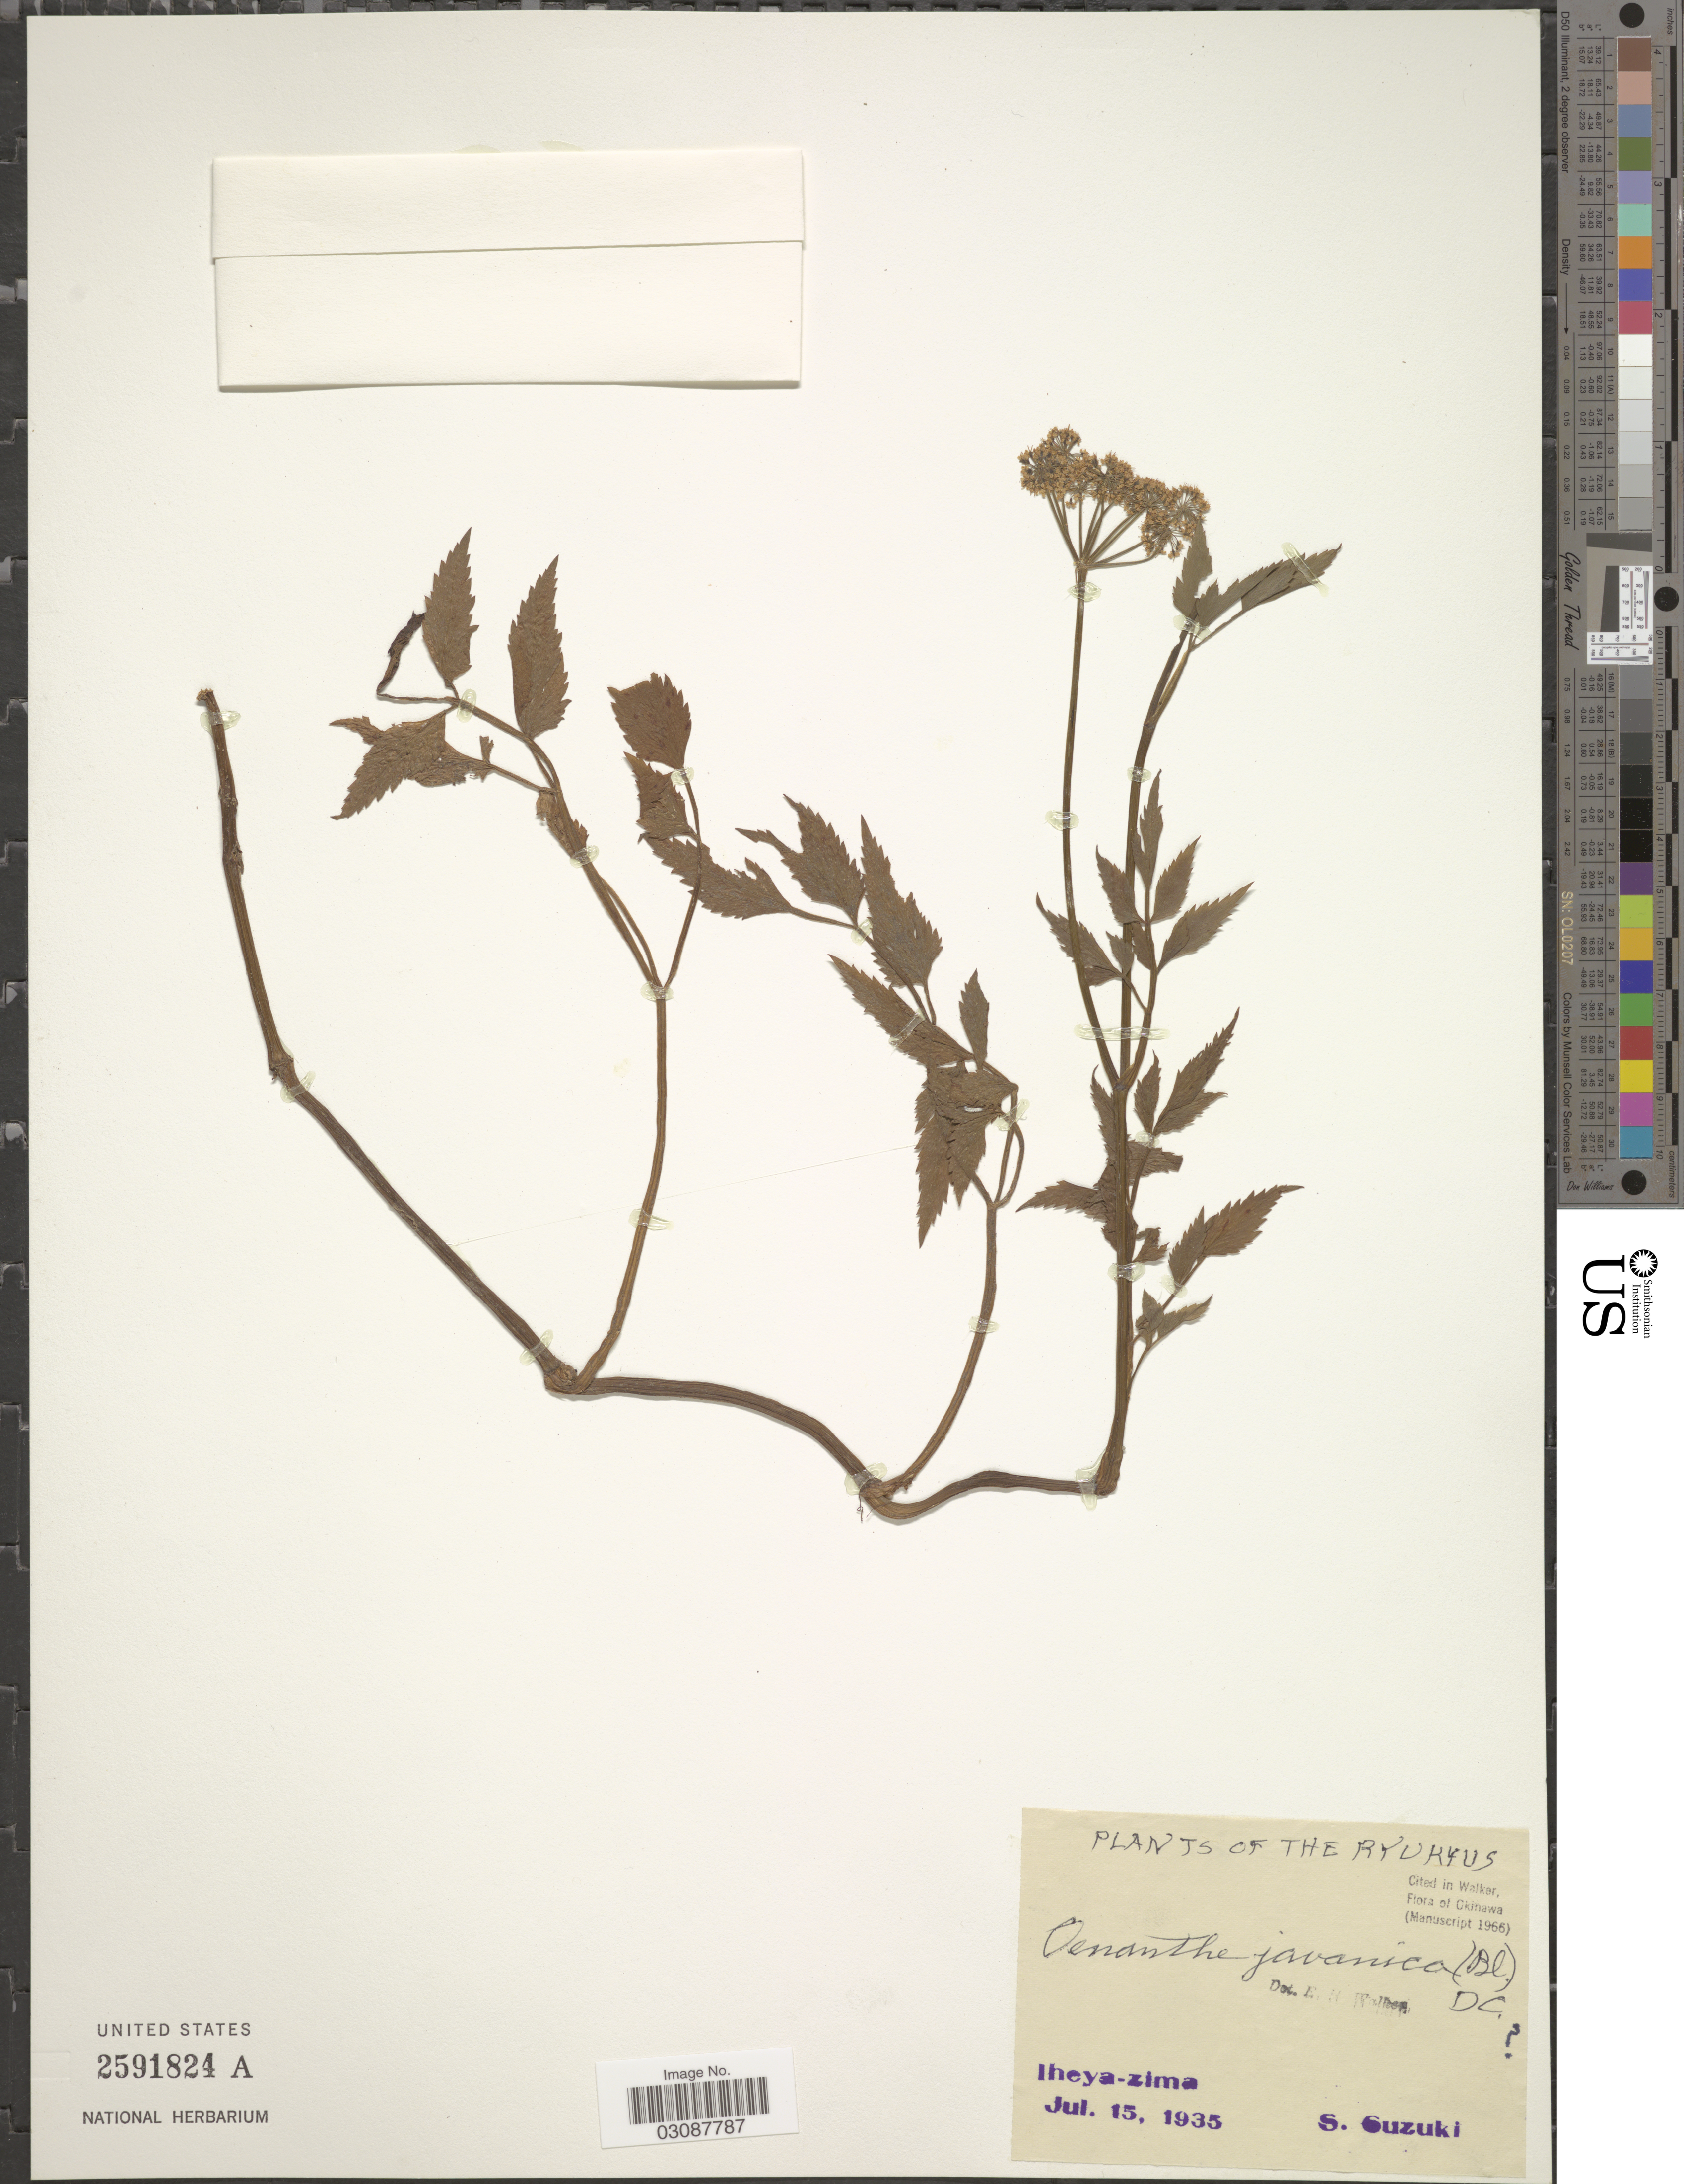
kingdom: Plantae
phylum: Tracheophyta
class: Magnoliopsida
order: Apiales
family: Apiaceae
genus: Oenanthe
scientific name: Oenanthe javanica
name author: (Blume) DC.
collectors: S. Suzuki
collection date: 1935-07-15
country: Japan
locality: The Ryukyus, Iheya-zima.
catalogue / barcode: US 2591824A